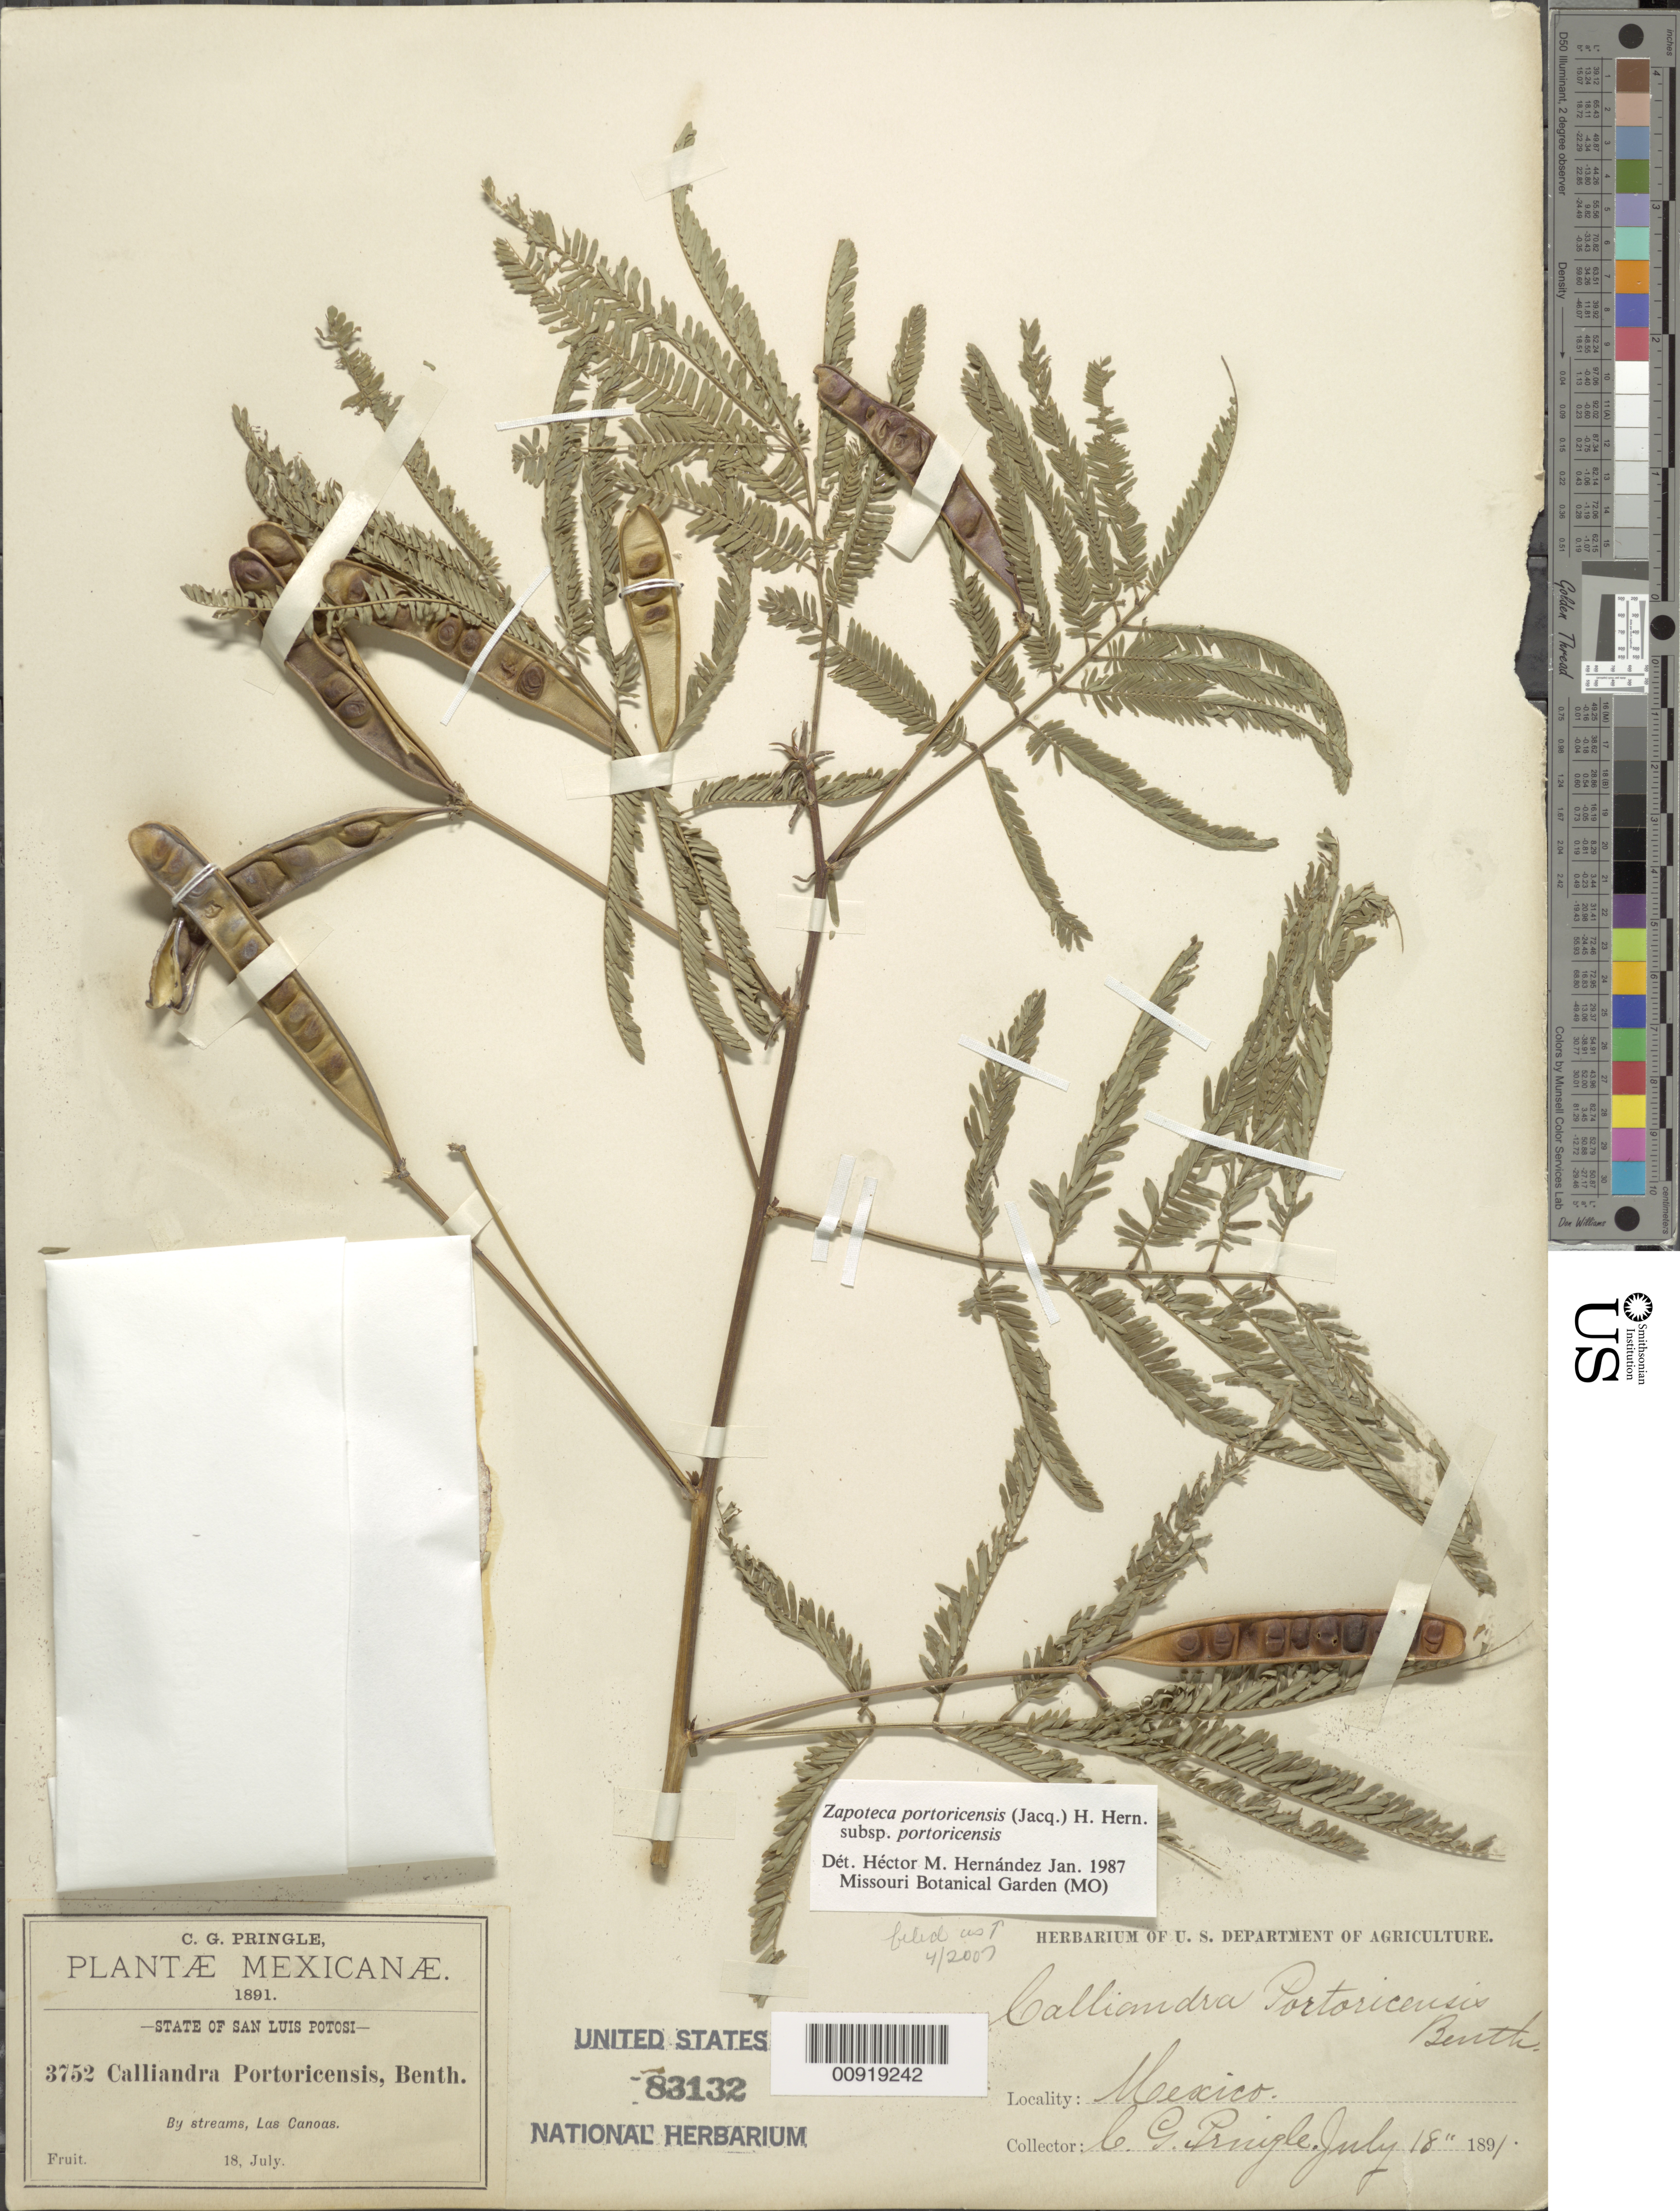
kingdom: Plantae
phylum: Tracheophyta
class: Magnoliopsida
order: Fabales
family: Fabaceae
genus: Zapoteca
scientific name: Zapoteca portoricensis subsp. portoricensis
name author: (Jacq.) H.M. Hern.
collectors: C. G. Pringle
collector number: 3752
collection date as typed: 18 Jul 1891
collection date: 1891-07-18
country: Mexico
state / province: San Luis Potosí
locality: Las Canoas.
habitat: By streams.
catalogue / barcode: US 83132